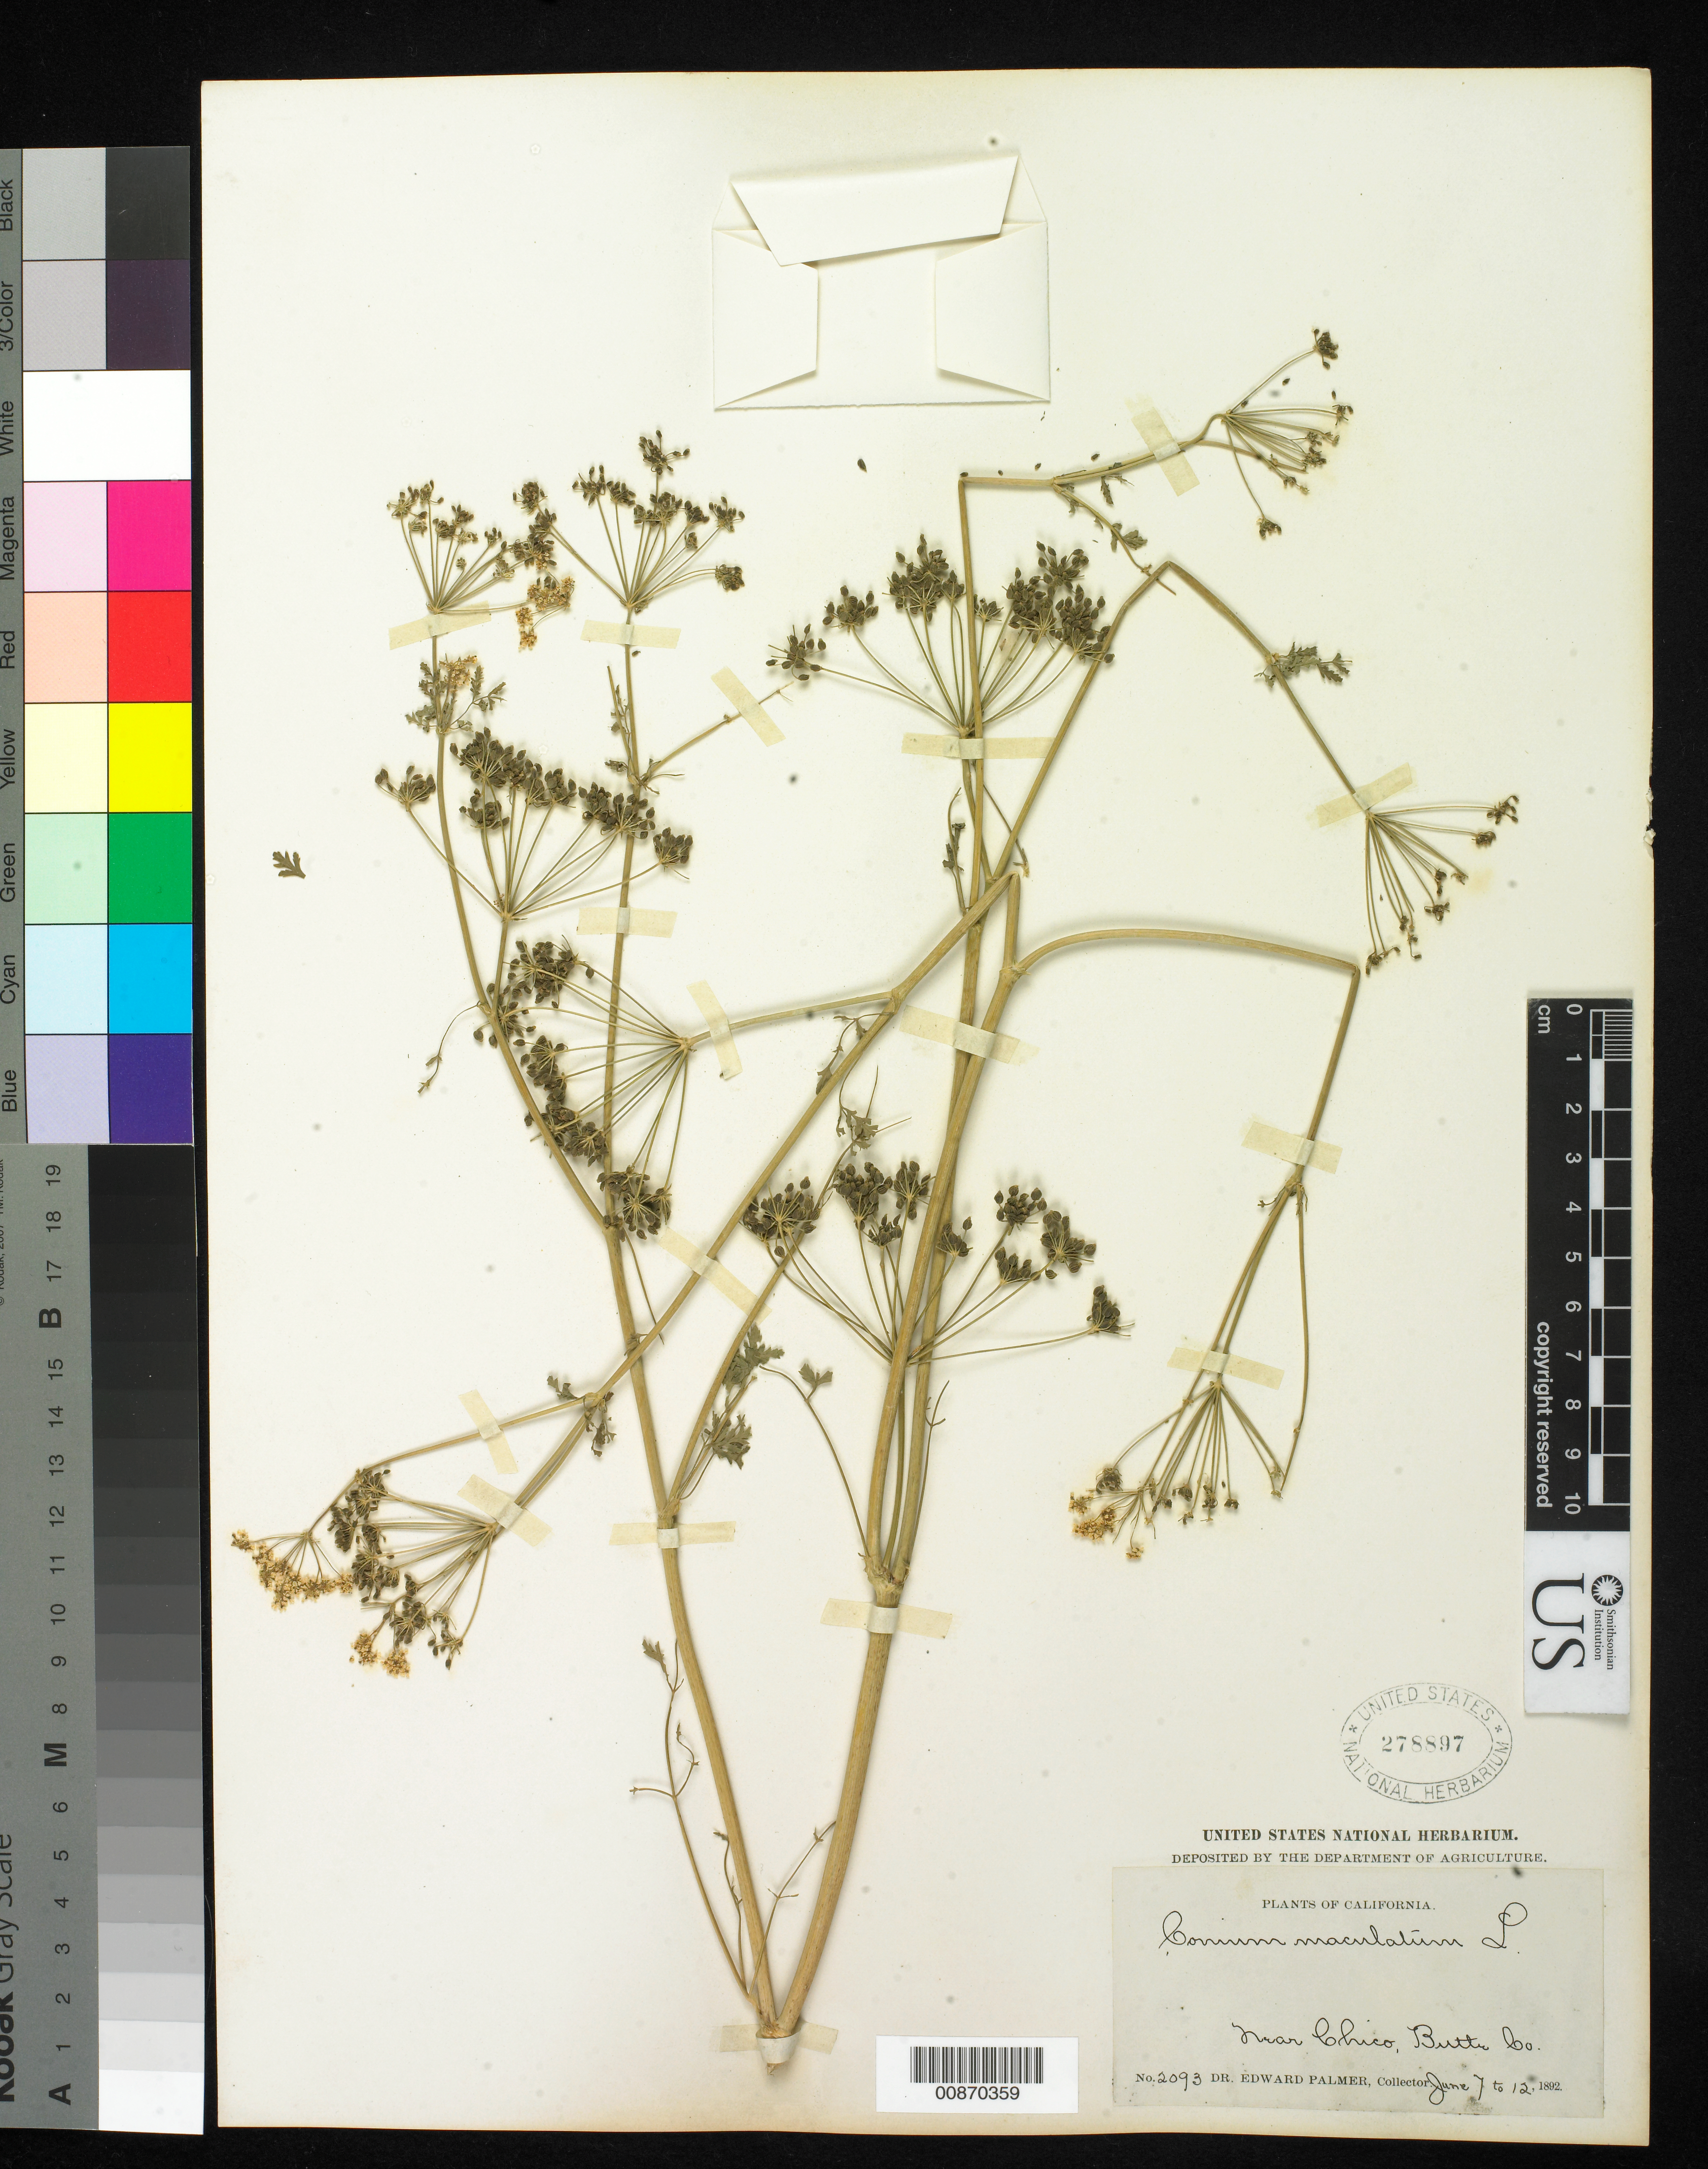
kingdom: Plantae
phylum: Tracheophyta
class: Magnoliopsida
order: Apiales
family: Apiaceae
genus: Conium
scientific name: Conium maculatum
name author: L.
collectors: E. Palmer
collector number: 2093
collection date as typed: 07 Jun 1892 to 12 Jun 1892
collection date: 1892-06-07/1892-06-12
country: United States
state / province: California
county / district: Butte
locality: Near Chico, Butte County, California.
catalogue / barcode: US 278897